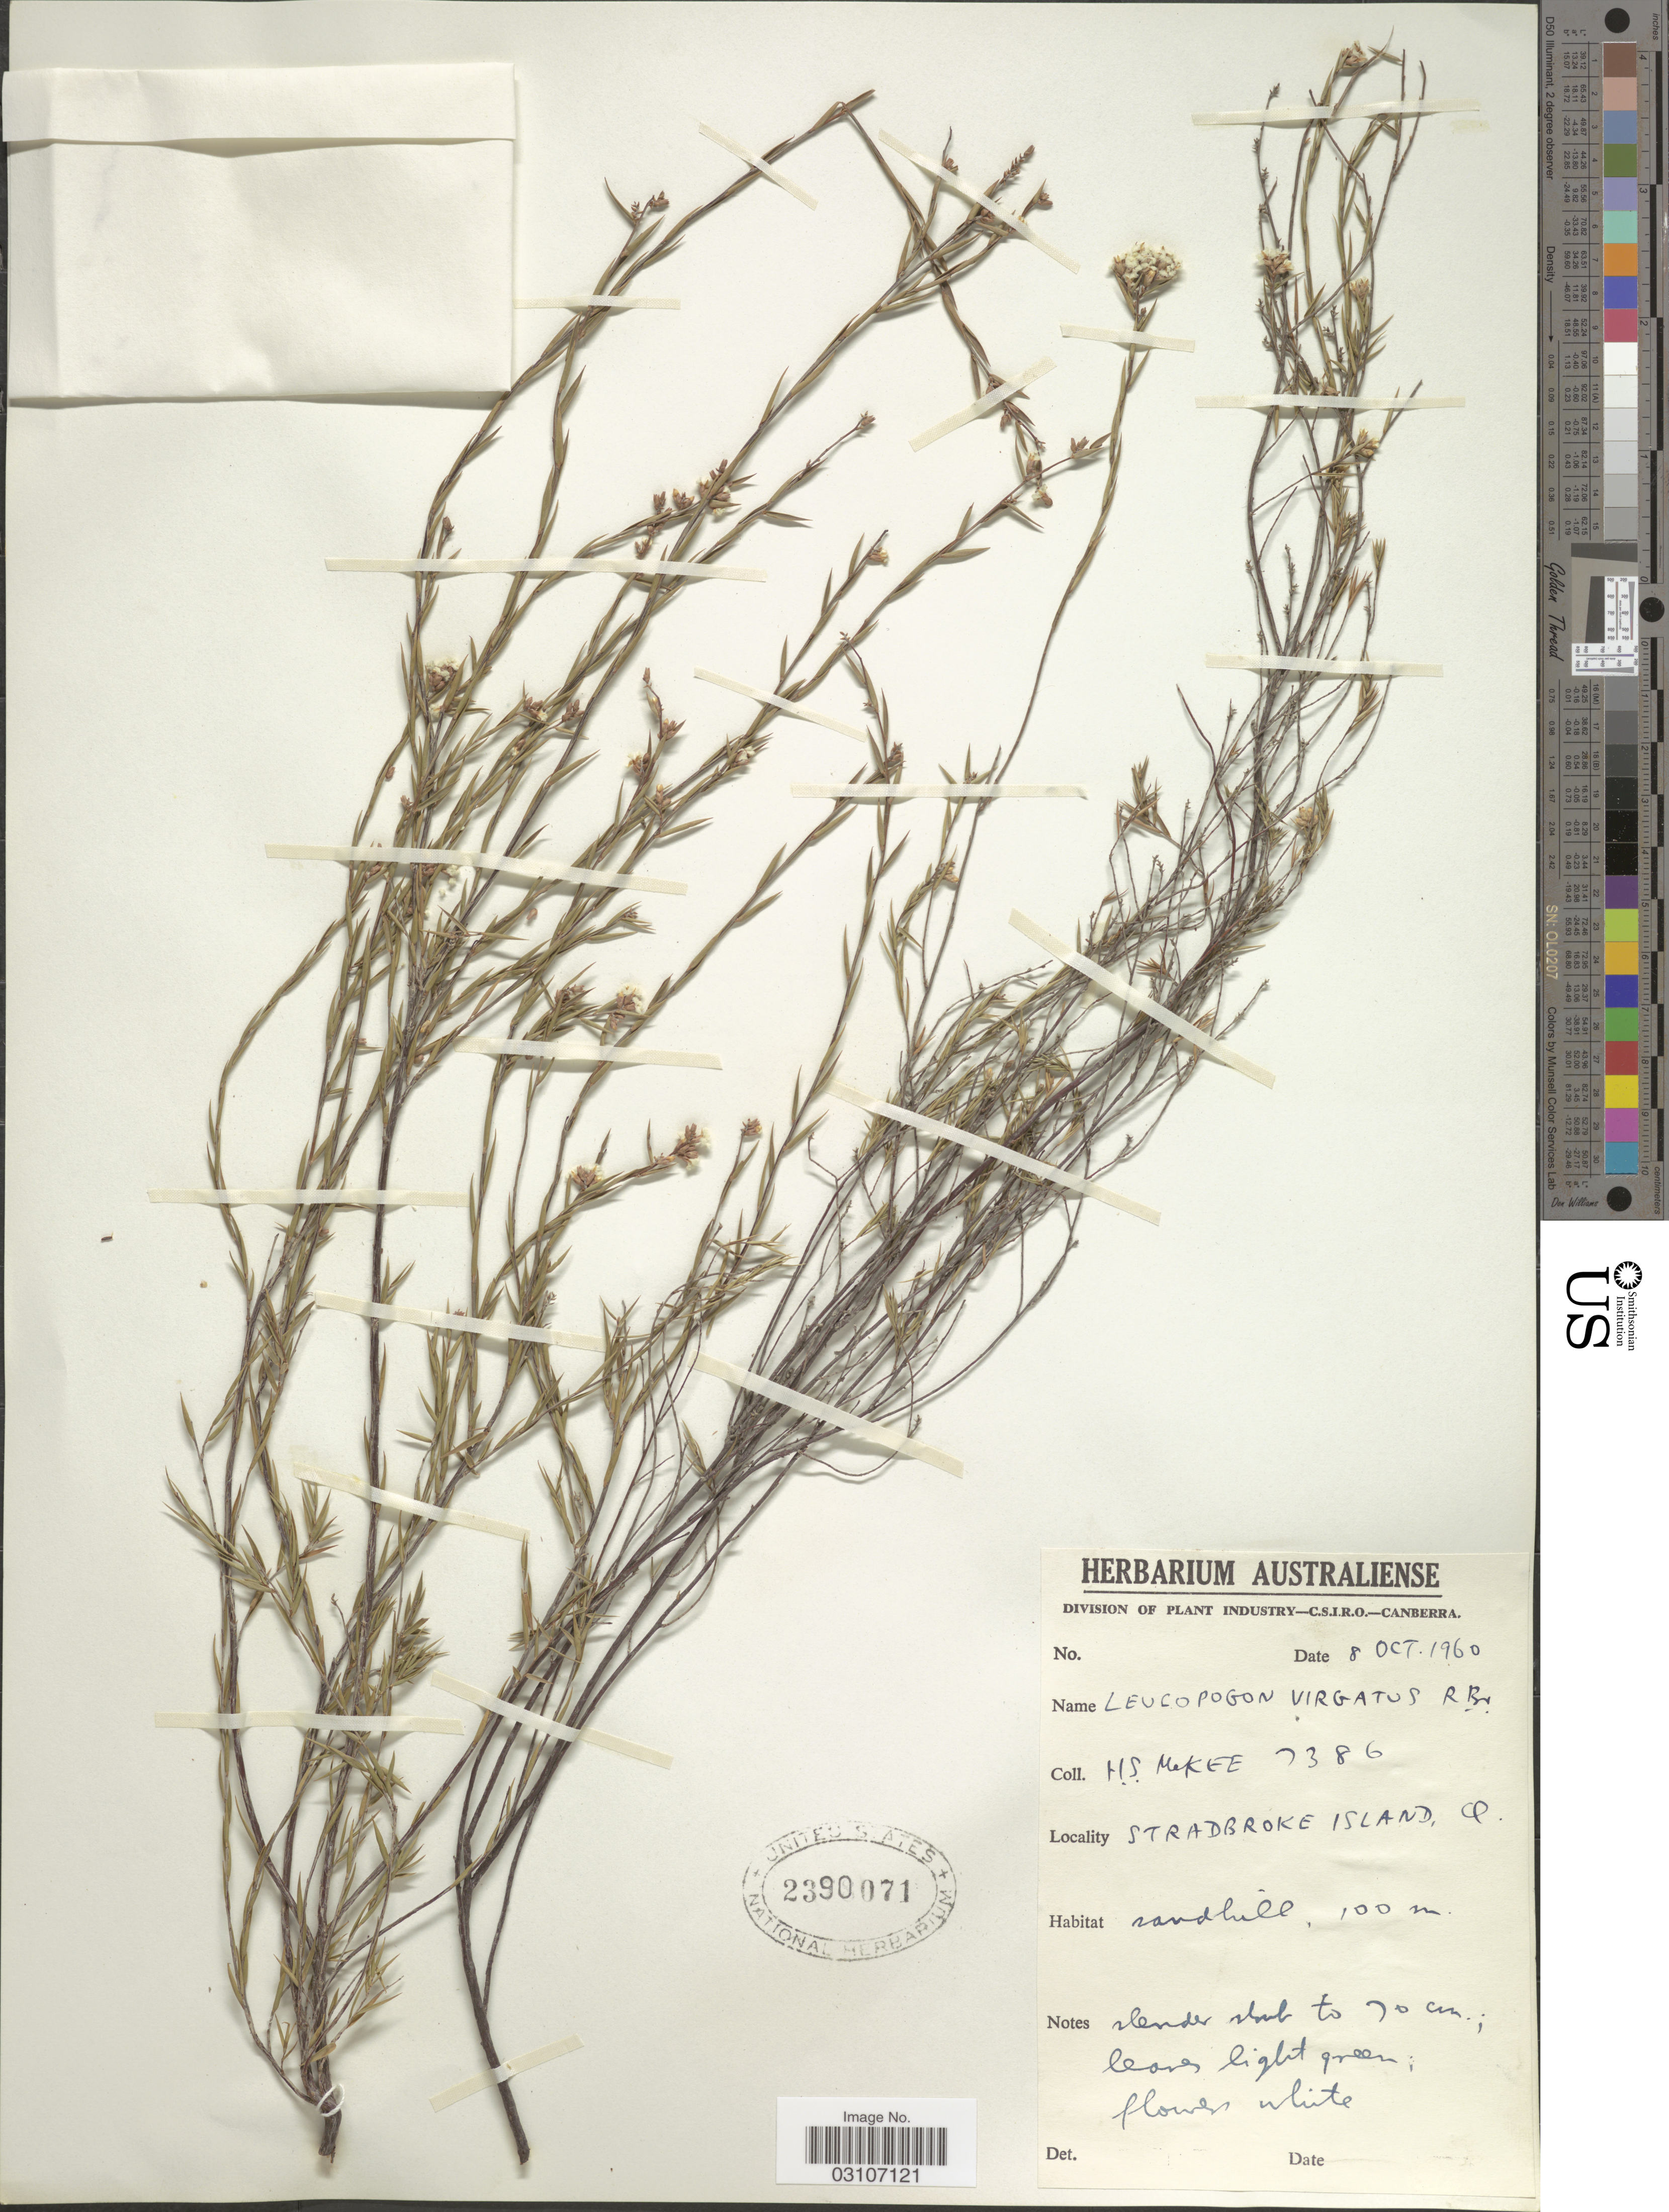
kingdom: Plantae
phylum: Tracheophyta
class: Magnoliopsida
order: Ericales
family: Ericaceae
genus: Leucopogon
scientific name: Leucopogon virgatus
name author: R. Br.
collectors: H. S. McKee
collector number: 7386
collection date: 1960-10-08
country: Australia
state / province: Queensland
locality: Stradbroke Island, Q.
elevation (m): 100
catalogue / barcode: US 2390071